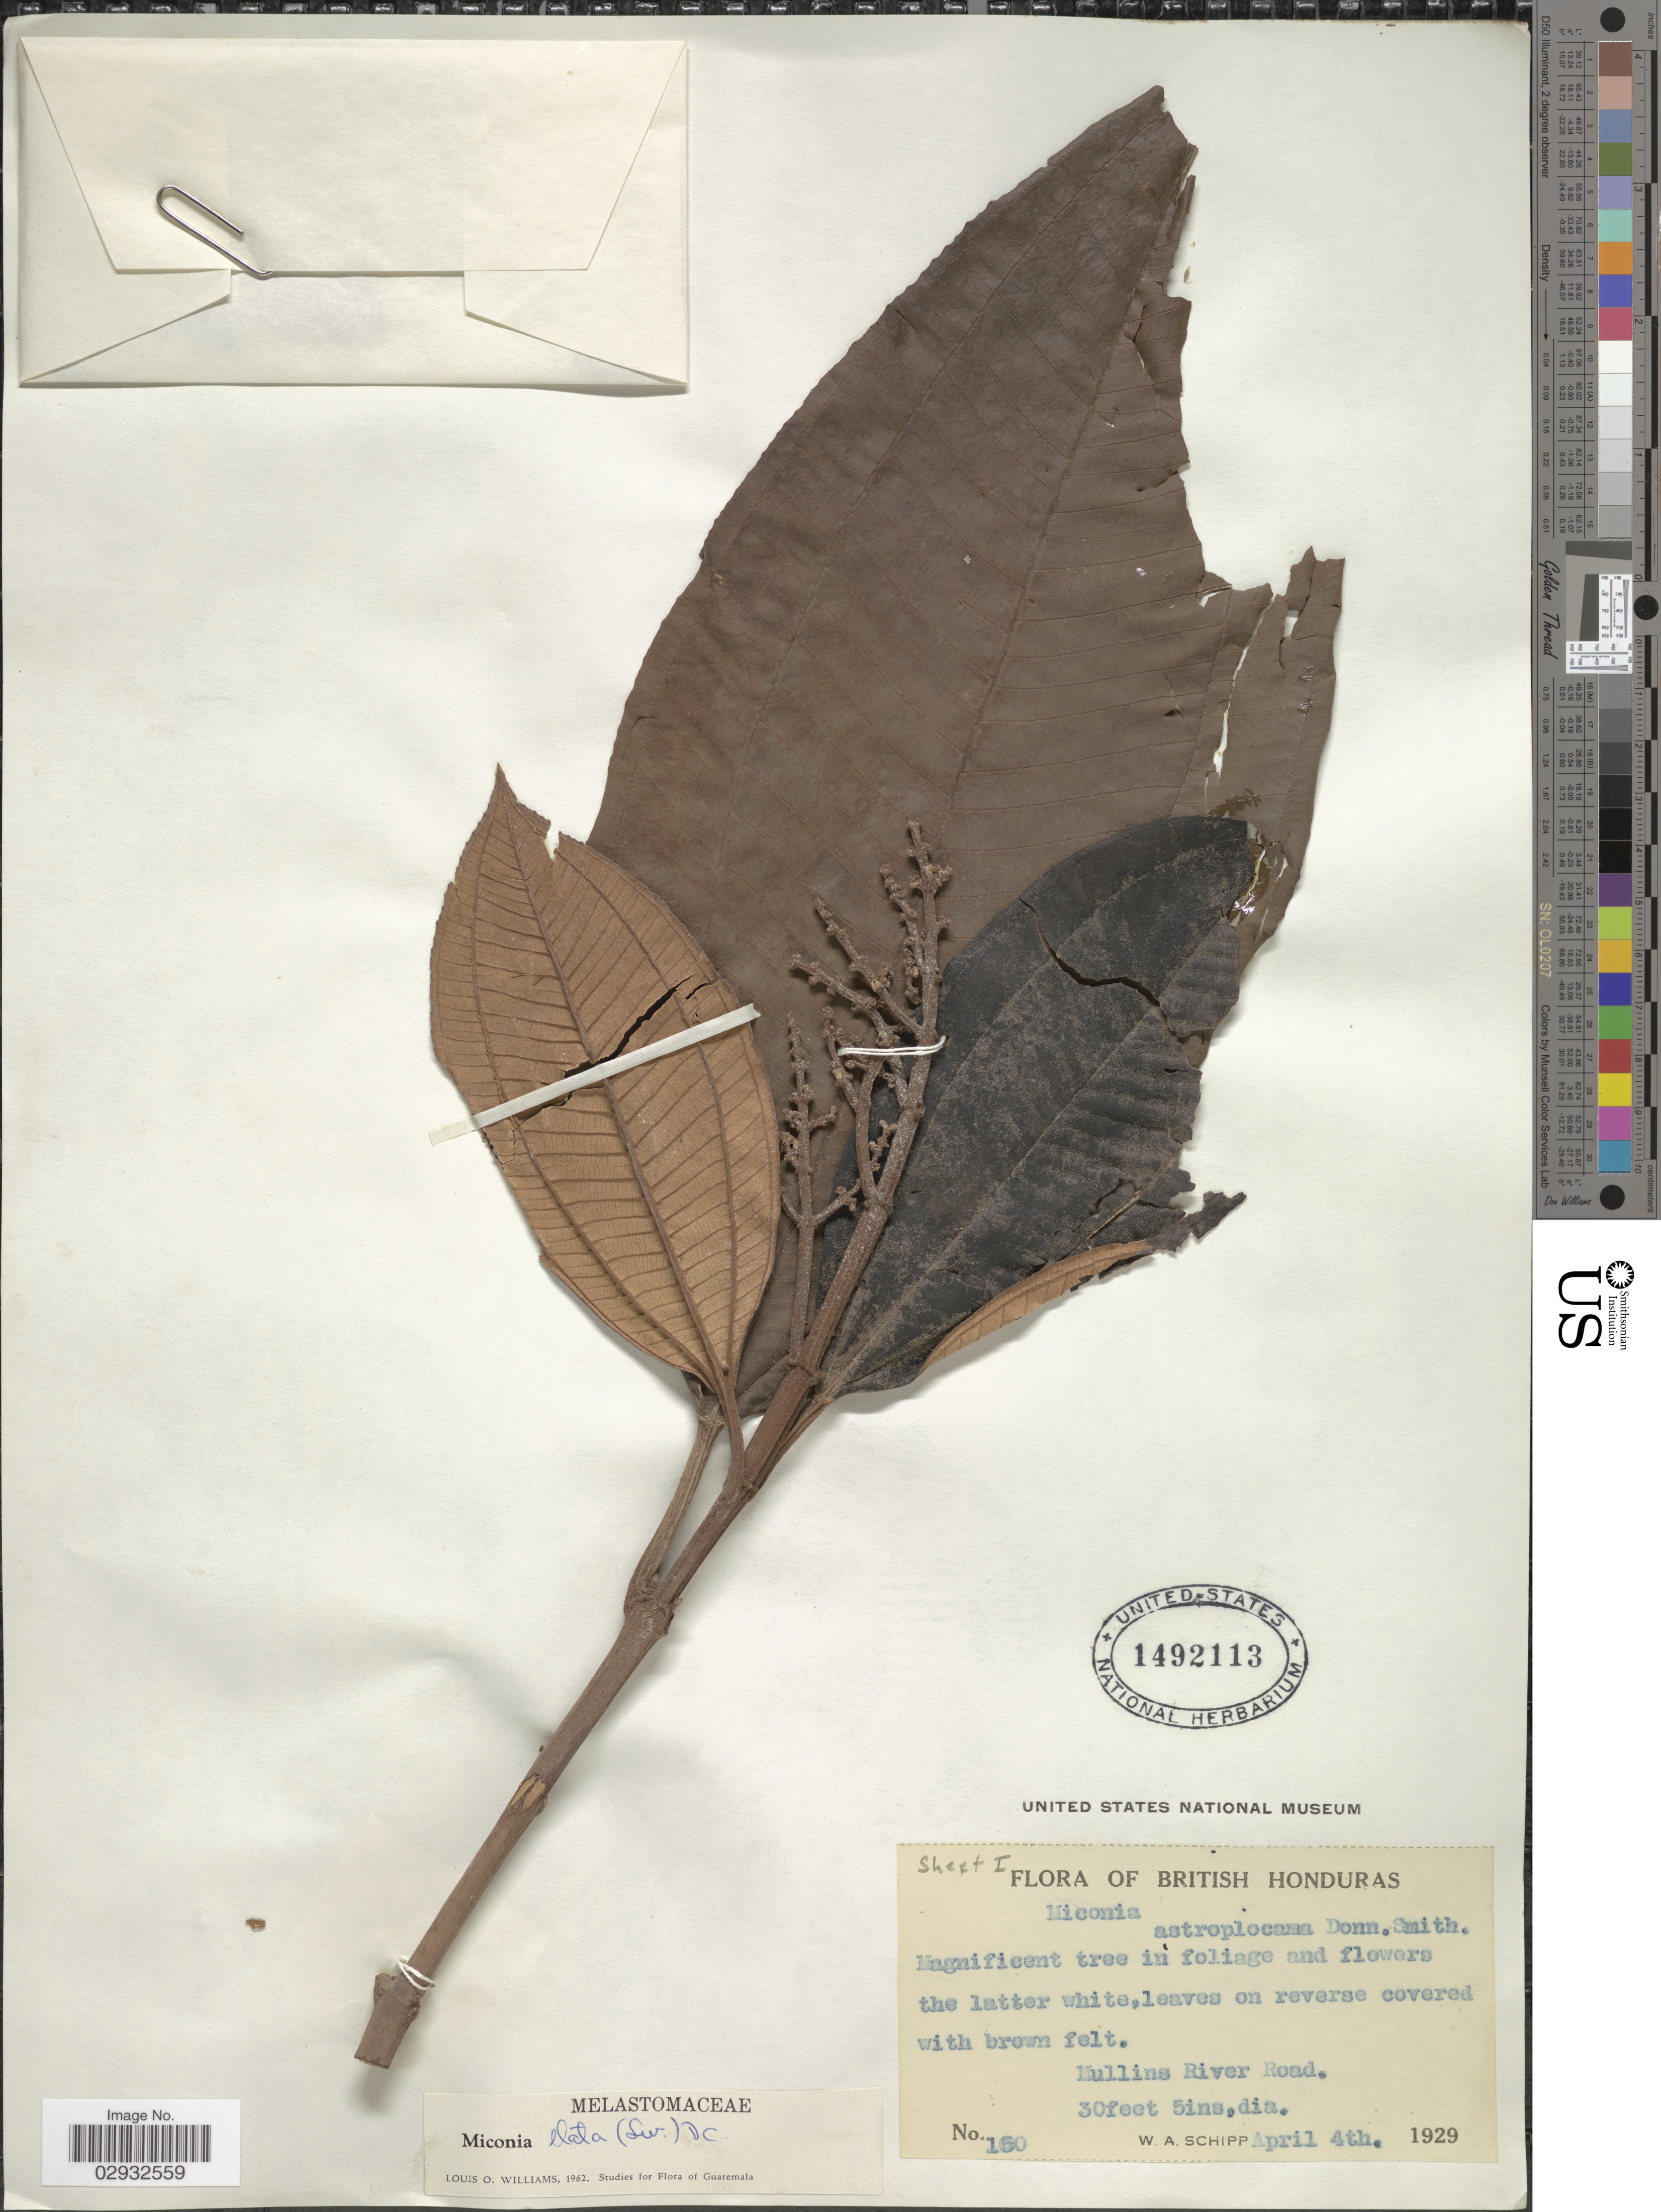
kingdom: Plantae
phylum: Tracheophyta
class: Magnoliopsida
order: Myrtales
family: Melastomataceae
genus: Miconia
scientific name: Miconia elata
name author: (Sw.) DC.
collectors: W. Schipp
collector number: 160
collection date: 1929-04-04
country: Belize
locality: British Honduras. Mullins River Road.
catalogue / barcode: US 1492113